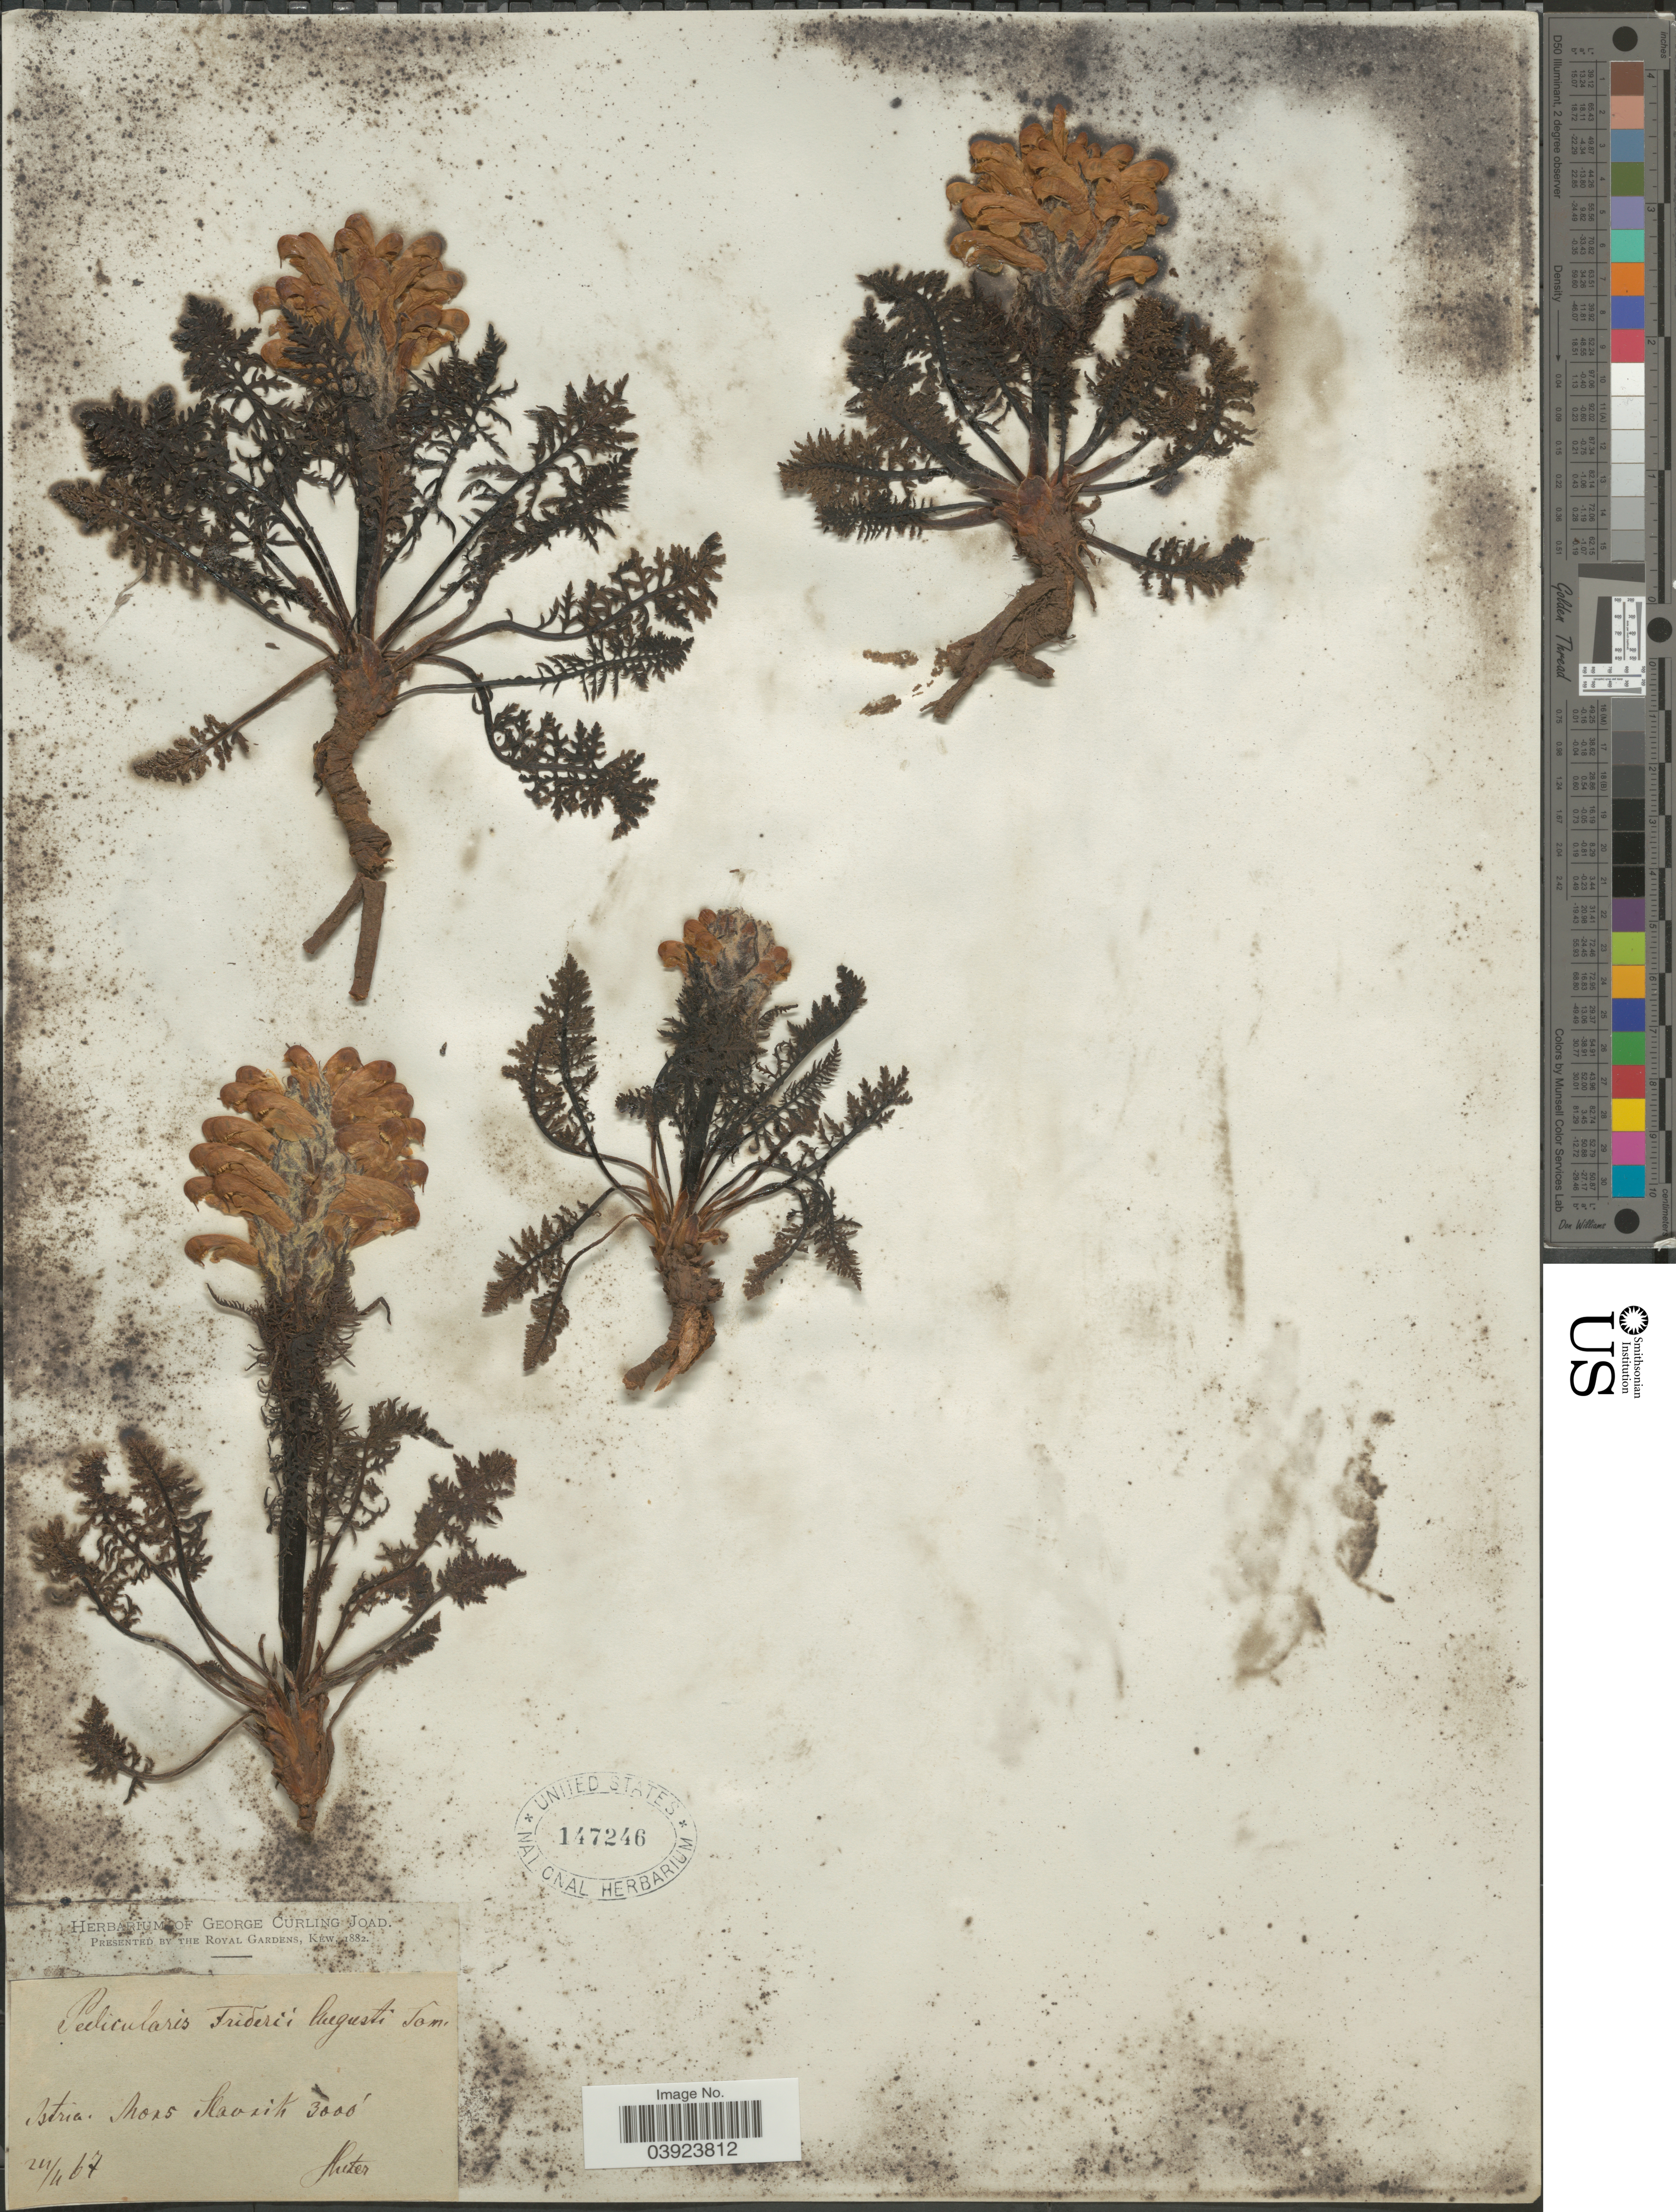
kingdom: Plantae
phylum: Tracheophyta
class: Magnoliopsida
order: Lamiales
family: Orobanchaceae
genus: Pedicularis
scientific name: Pedicularis friderici-augusti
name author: Tomm.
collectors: -. Huter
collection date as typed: Transcribed d/m/y: 24/4/67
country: Croatia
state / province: Istria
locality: Mons Slavnik.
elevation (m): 914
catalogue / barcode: US 147246